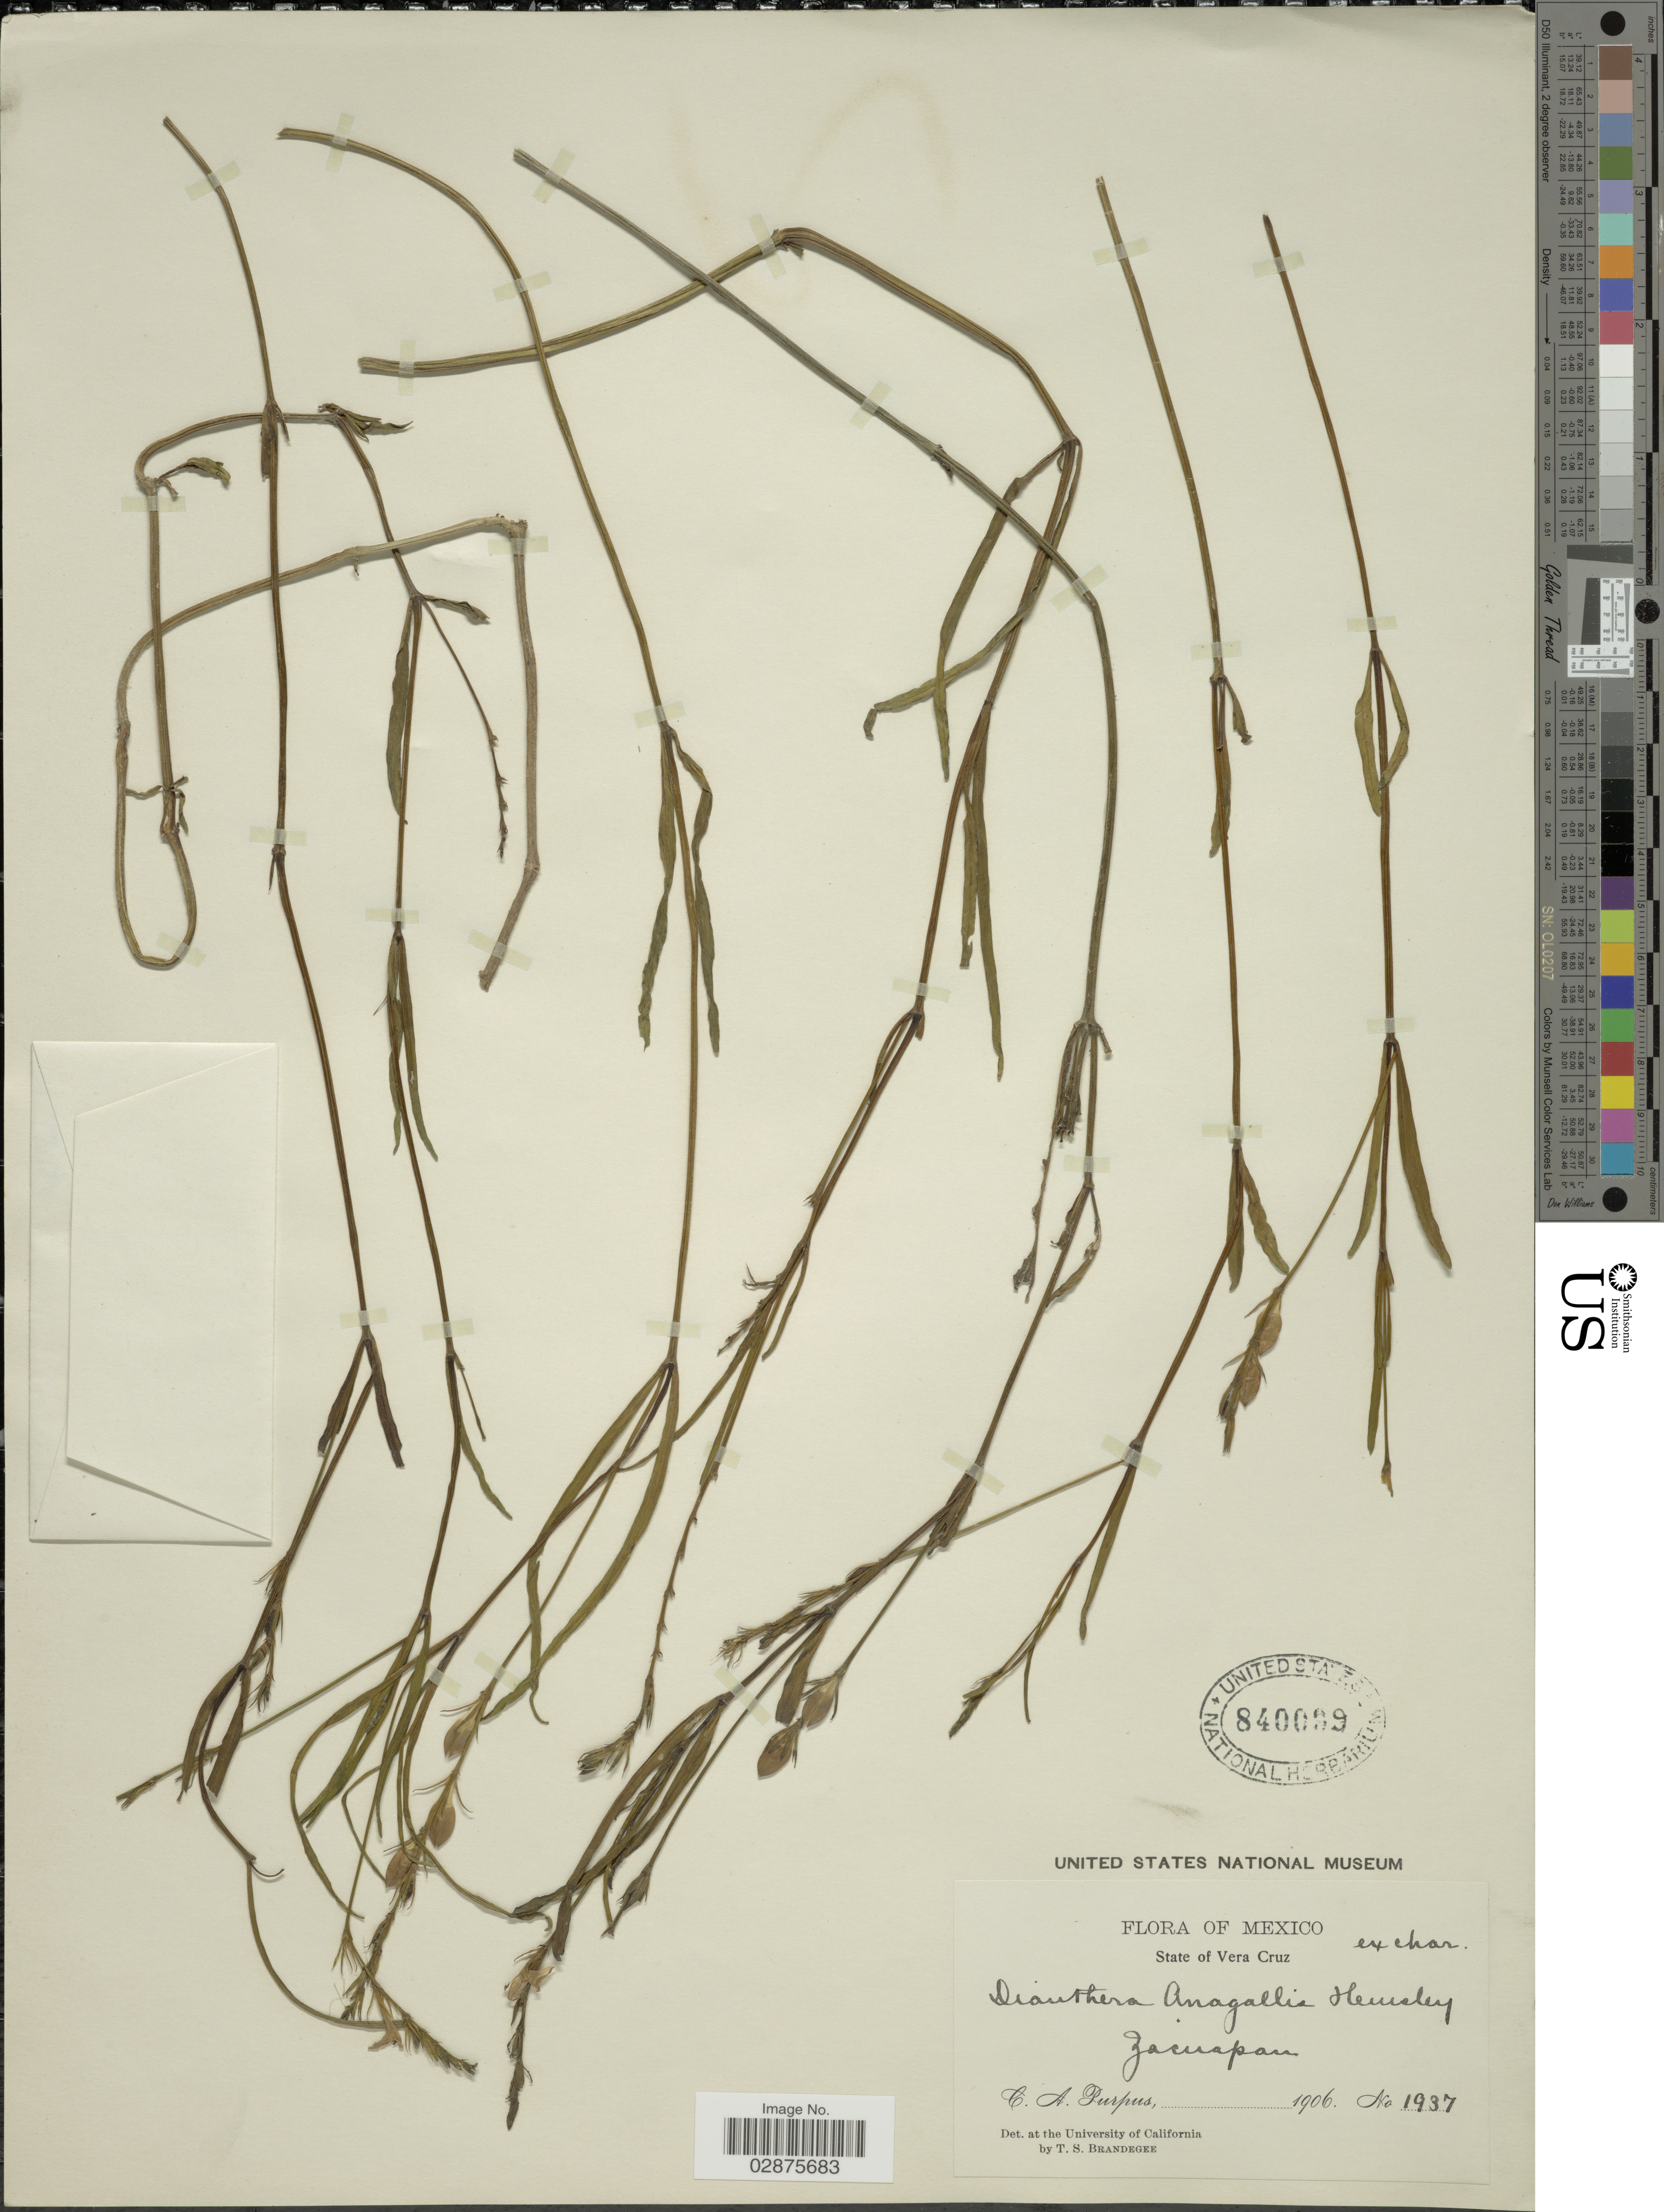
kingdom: Plantae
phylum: Tracheophyta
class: Magnoliopsida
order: Lamiales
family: Acanthaceae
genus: Justicia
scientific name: Justicia anagallis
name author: (Mart. & Nees) Lindau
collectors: C. A. Purpus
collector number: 1937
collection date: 1906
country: Mexico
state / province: Veracruz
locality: State of Vera Cruz. Zacuapan.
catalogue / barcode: US 840089